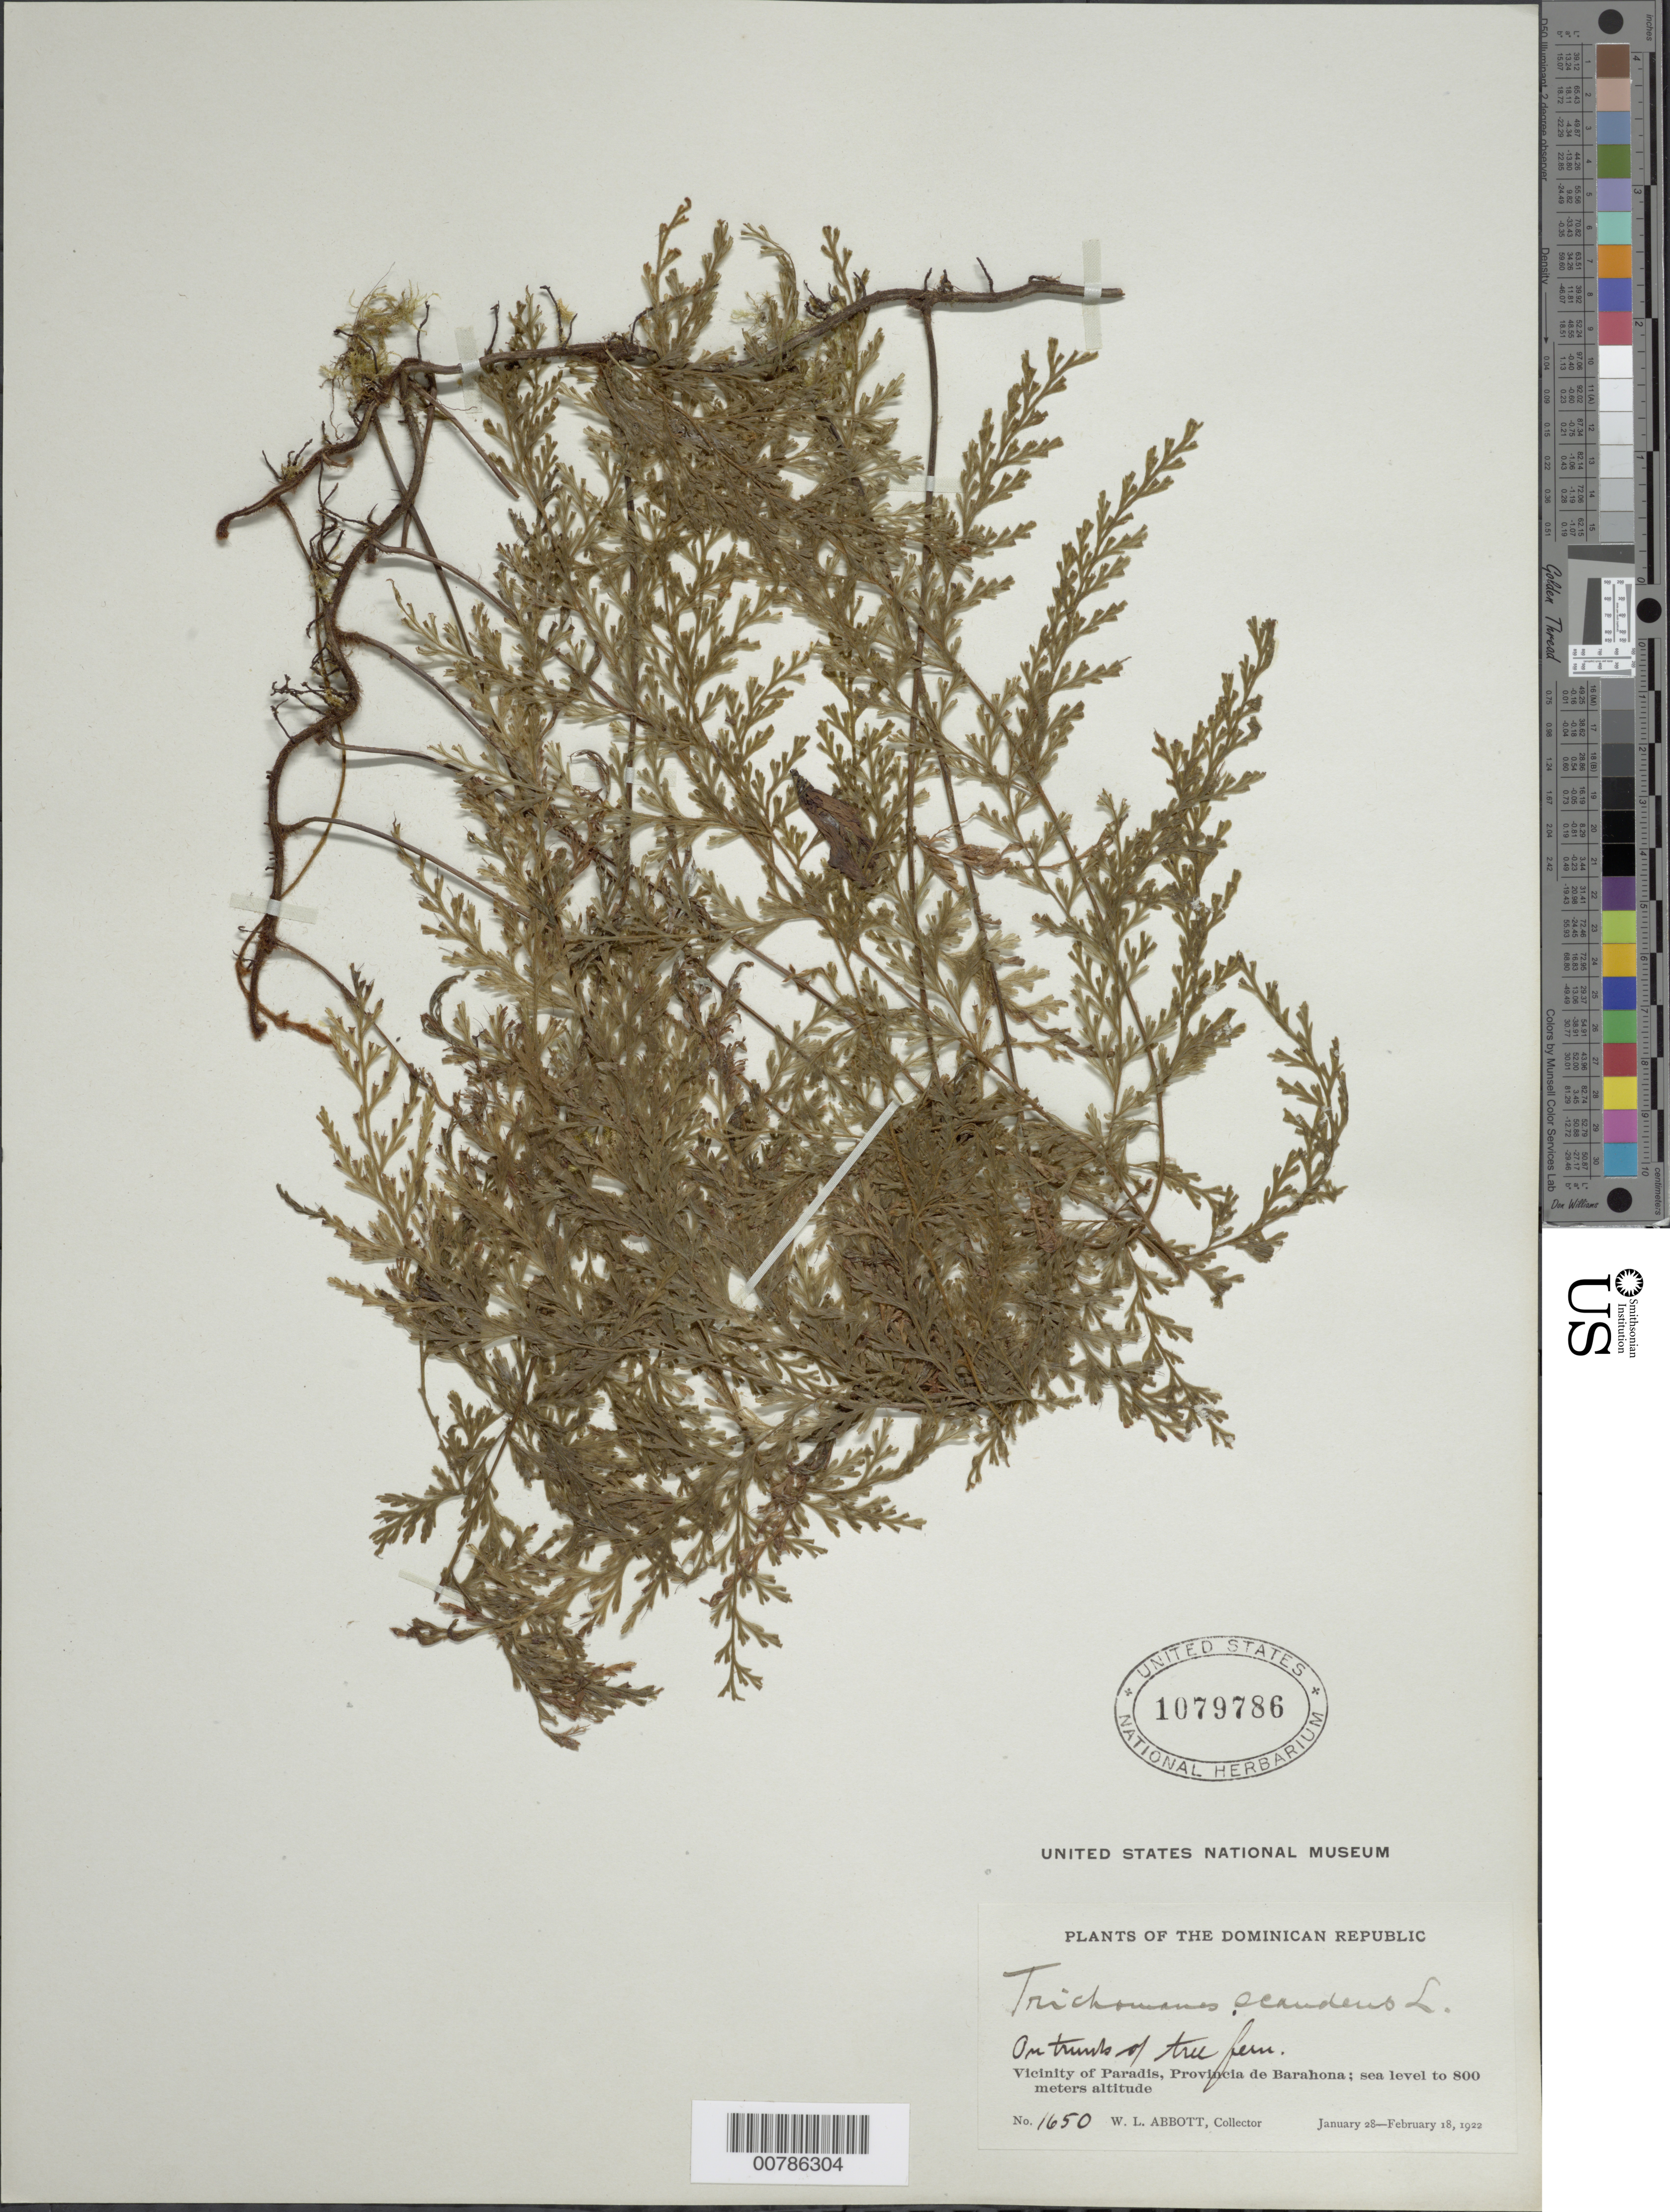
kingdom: Plantae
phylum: Tracheophyta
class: Polypodiopsida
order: Hymenophyllales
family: Hymenophyllaceae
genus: Trichomanes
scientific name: Trichomanes scandens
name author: L.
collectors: W. L. Abbott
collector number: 1650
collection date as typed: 28 Feb 1922 18 Feb 1922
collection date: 1922-02-18/1922-02-28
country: Dominican Republic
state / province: Barahona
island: Hispaniola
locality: Paradis, vicinity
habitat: On trunk of tree fern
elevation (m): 0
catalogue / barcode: US 1079786